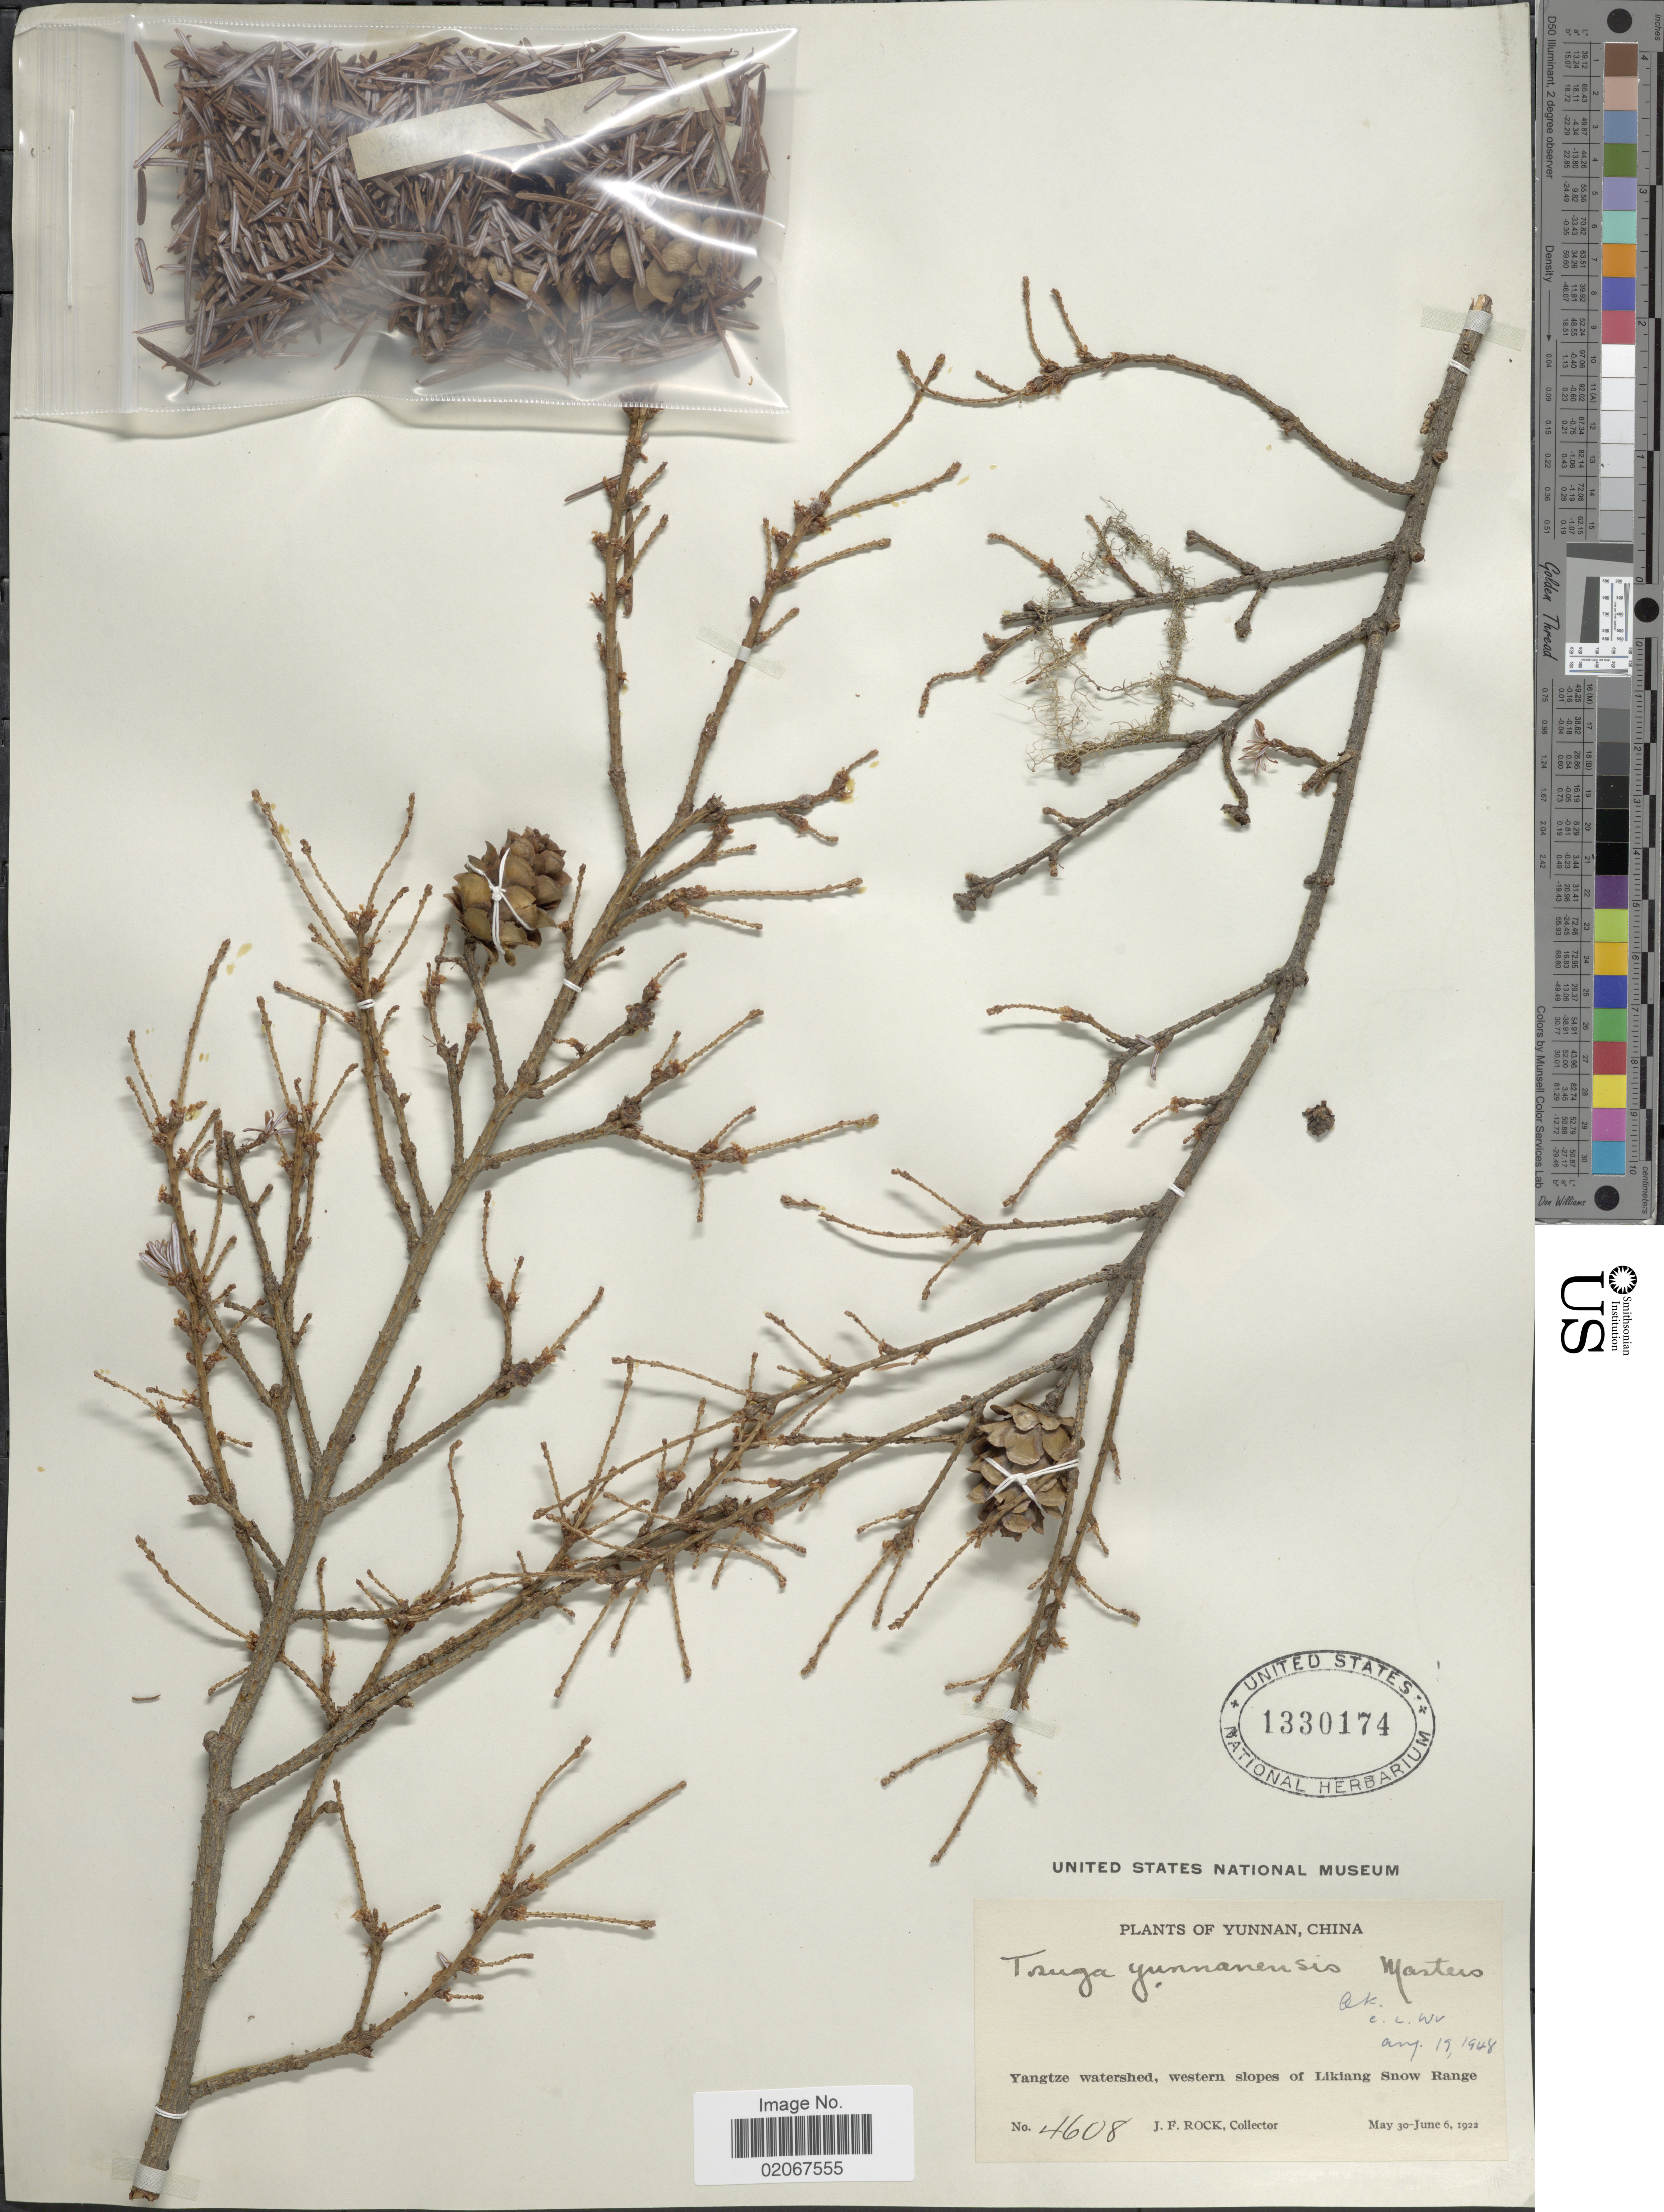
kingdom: Plantae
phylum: Tracheophyta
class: Pinopsida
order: Pinales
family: Pinaceae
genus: Tsuga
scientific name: Tsuga yunnanensis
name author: (Franch.) Mast.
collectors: J. Rock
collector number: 4608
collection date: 1922-05-30/1922-06-06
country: China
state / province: Yunnan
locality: Yunnan, China. Yangtze watershed, western slopes of Likiang Snow Range.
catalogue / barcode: US 1330174